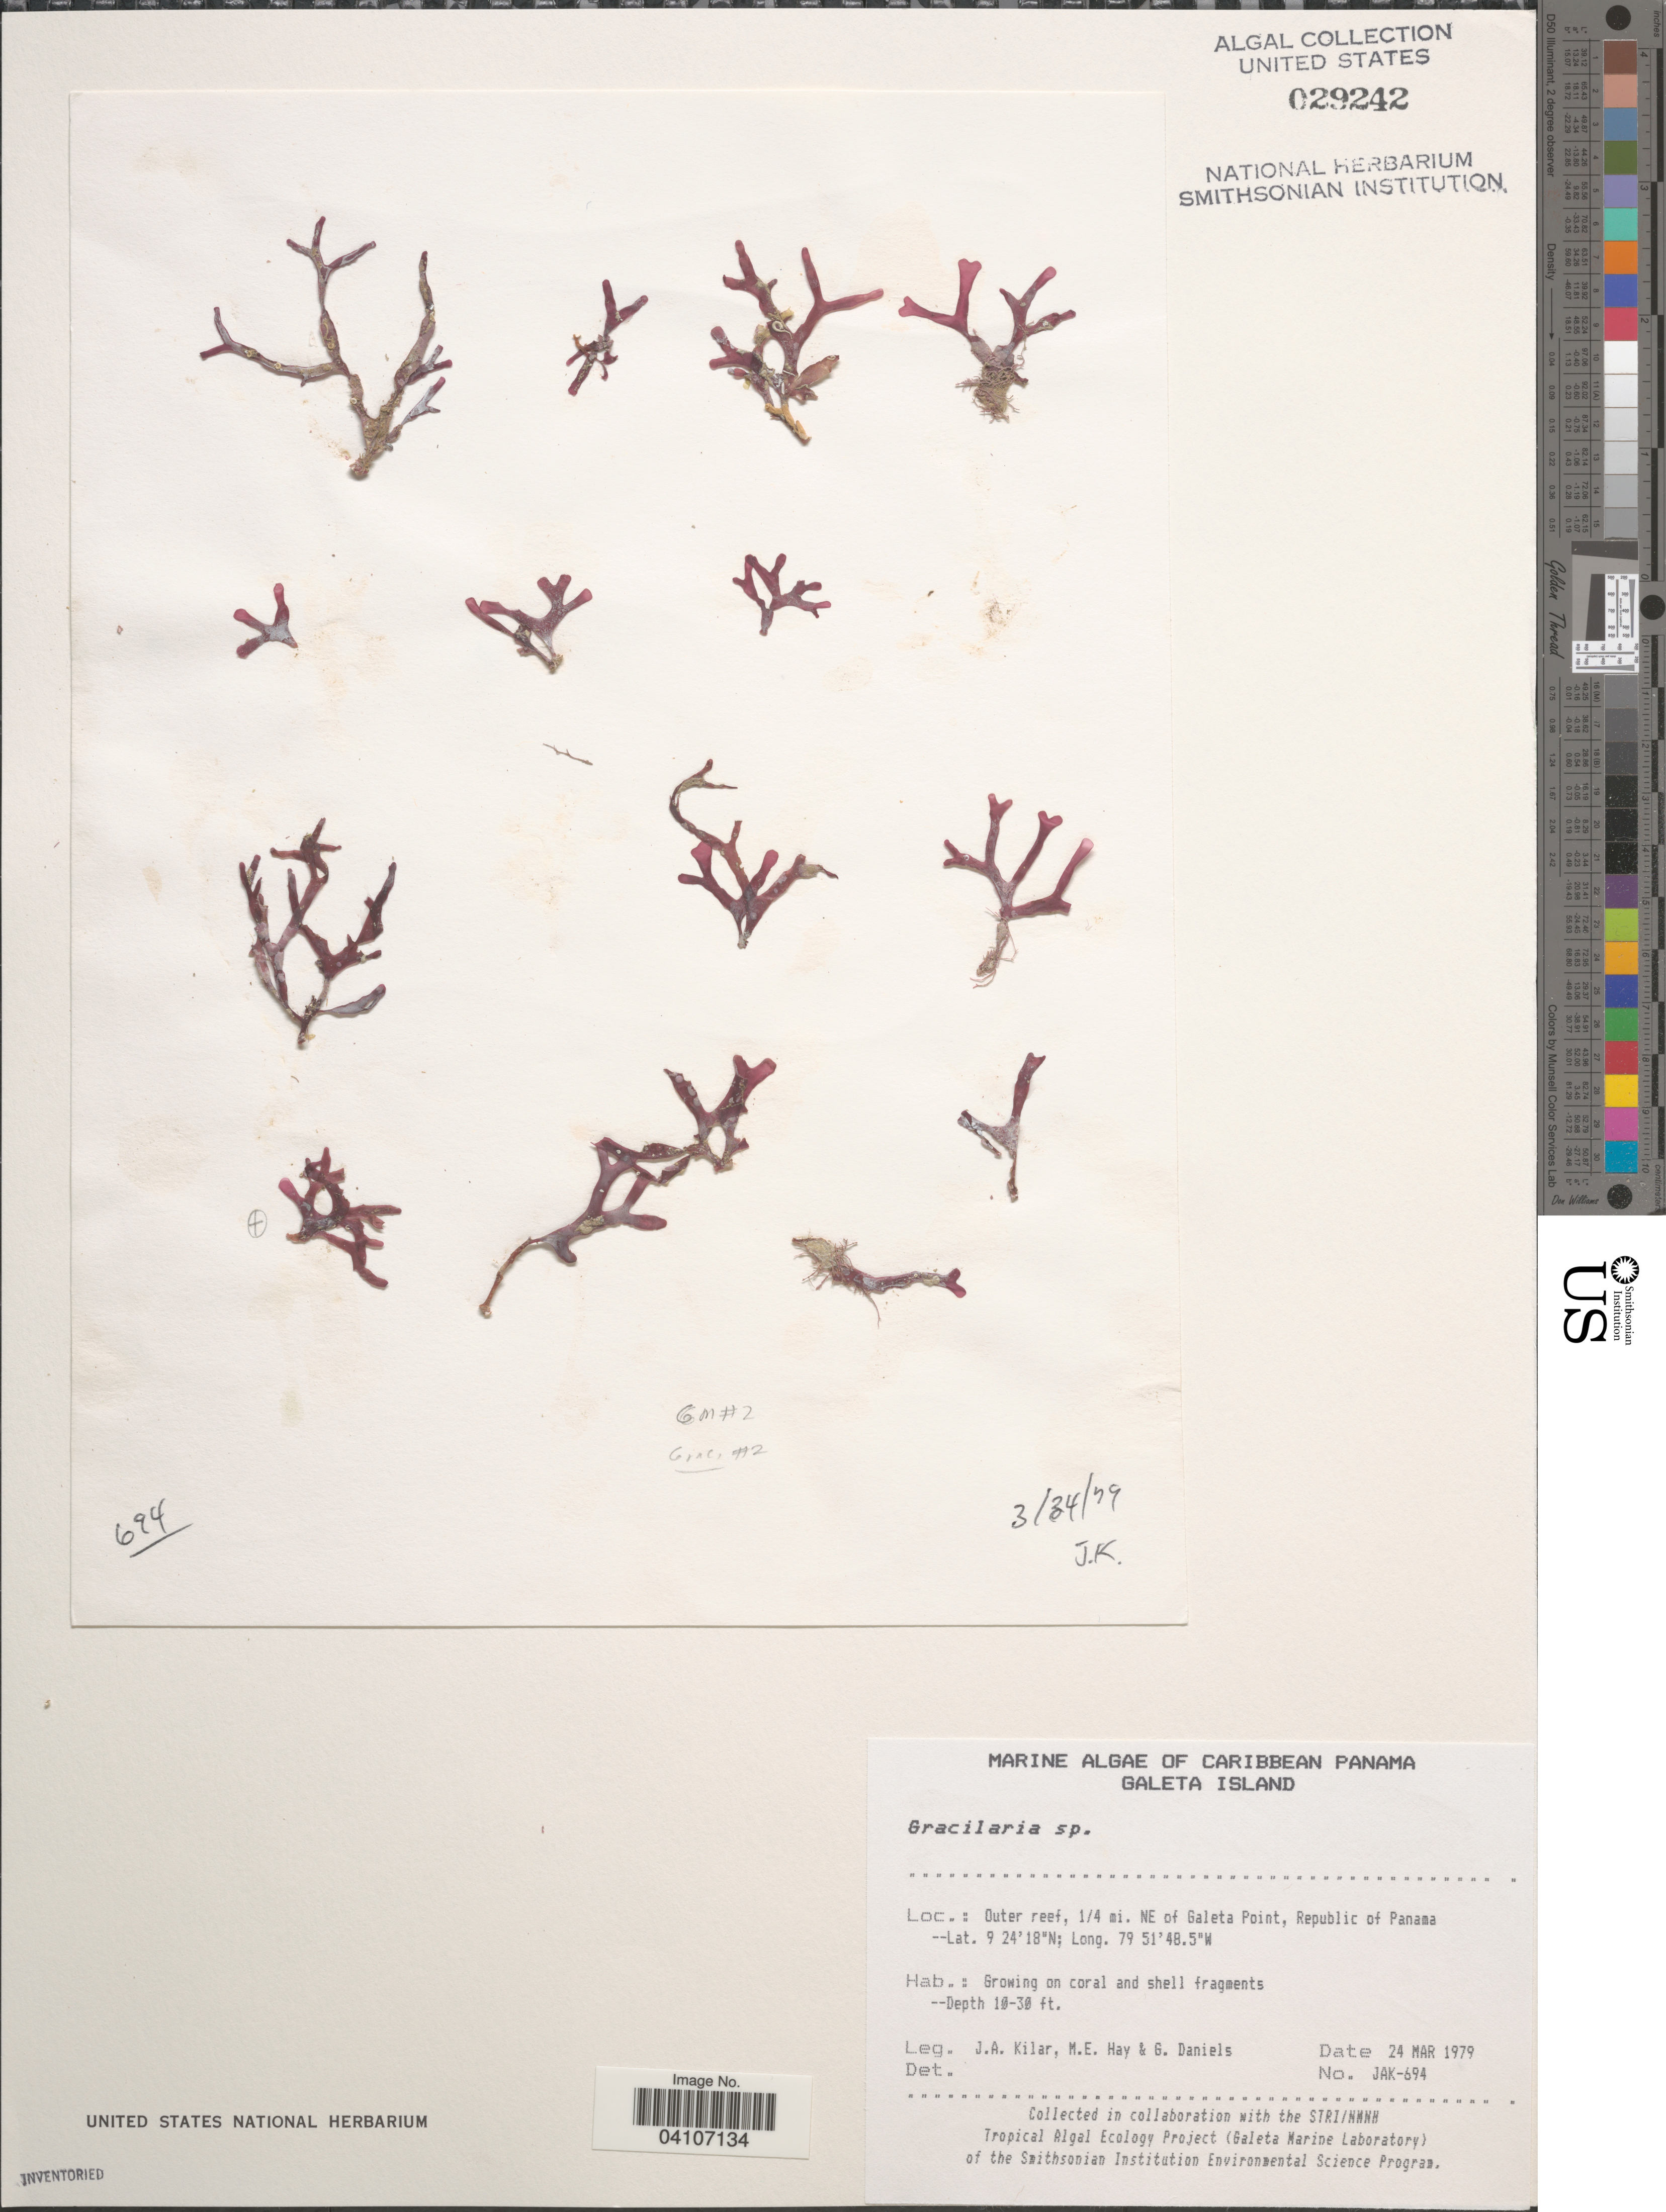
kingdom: Plantae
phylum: Rhodophyta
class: Florideophyceae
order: Gracilariales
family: Gracilariaceae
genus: Gracilaria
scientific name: Gracilaria sp.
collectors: J. A. Kilar, M. E. Hay & G. Daniels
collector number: JAK-694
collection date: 1979-03-24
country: Panama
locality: Caribbean Panama. Outer reef, 1/4 mi. NE of Galeta Island. Galeta Point, Republic of Panama.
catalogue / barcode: US 29242